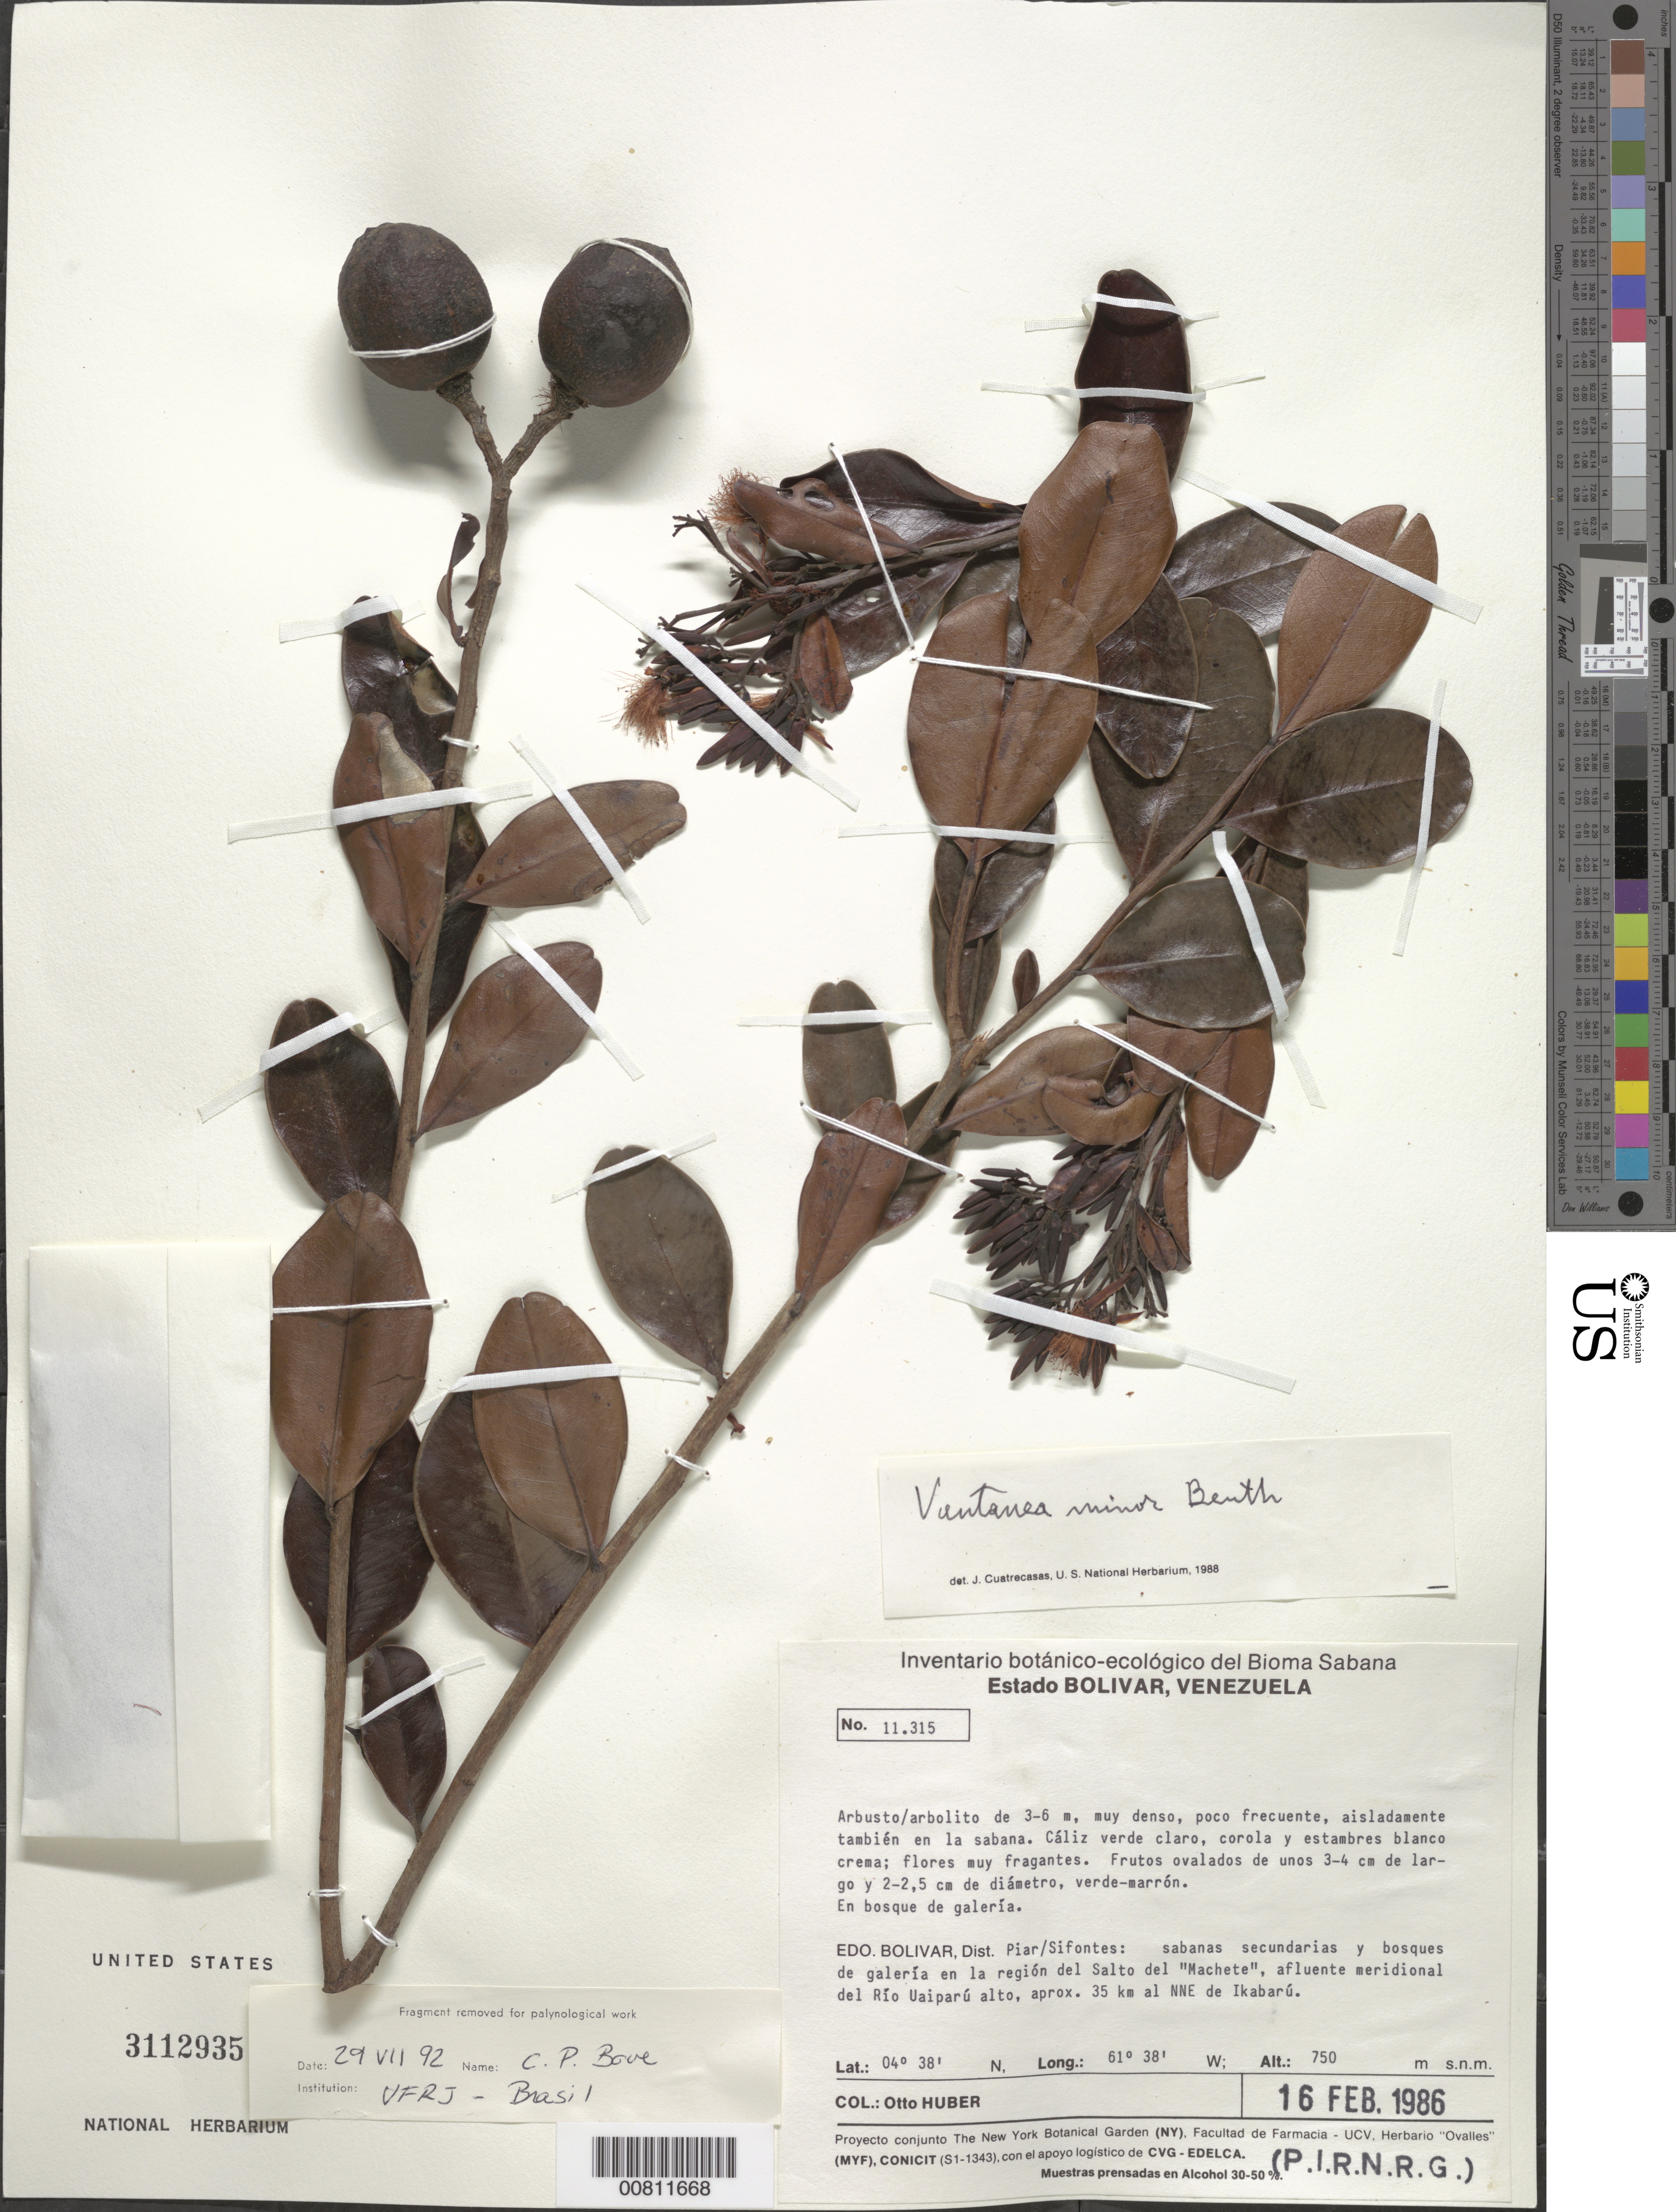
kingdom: Plantae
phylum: Tracheophyta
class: Magnoliopsida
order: Malpighiales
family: Humiriaceae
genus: Vantanea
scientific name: Vantanea minor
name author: Benth.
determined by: Cuatrecasas, J.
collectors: O. Huber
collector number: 11315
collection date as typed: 16-Feb-86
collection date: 1986-02-16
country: Venezuela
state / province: Bolívar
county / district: Piar / Sifontes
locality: Salto de "Machete", afluente meridional del Río Uaiparú alto, 35 km NNE de Ikabarú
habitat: Sabanas secundarias y bosques de galería; aisladamente también en la sabana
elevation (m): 750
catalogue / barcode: US 3112935